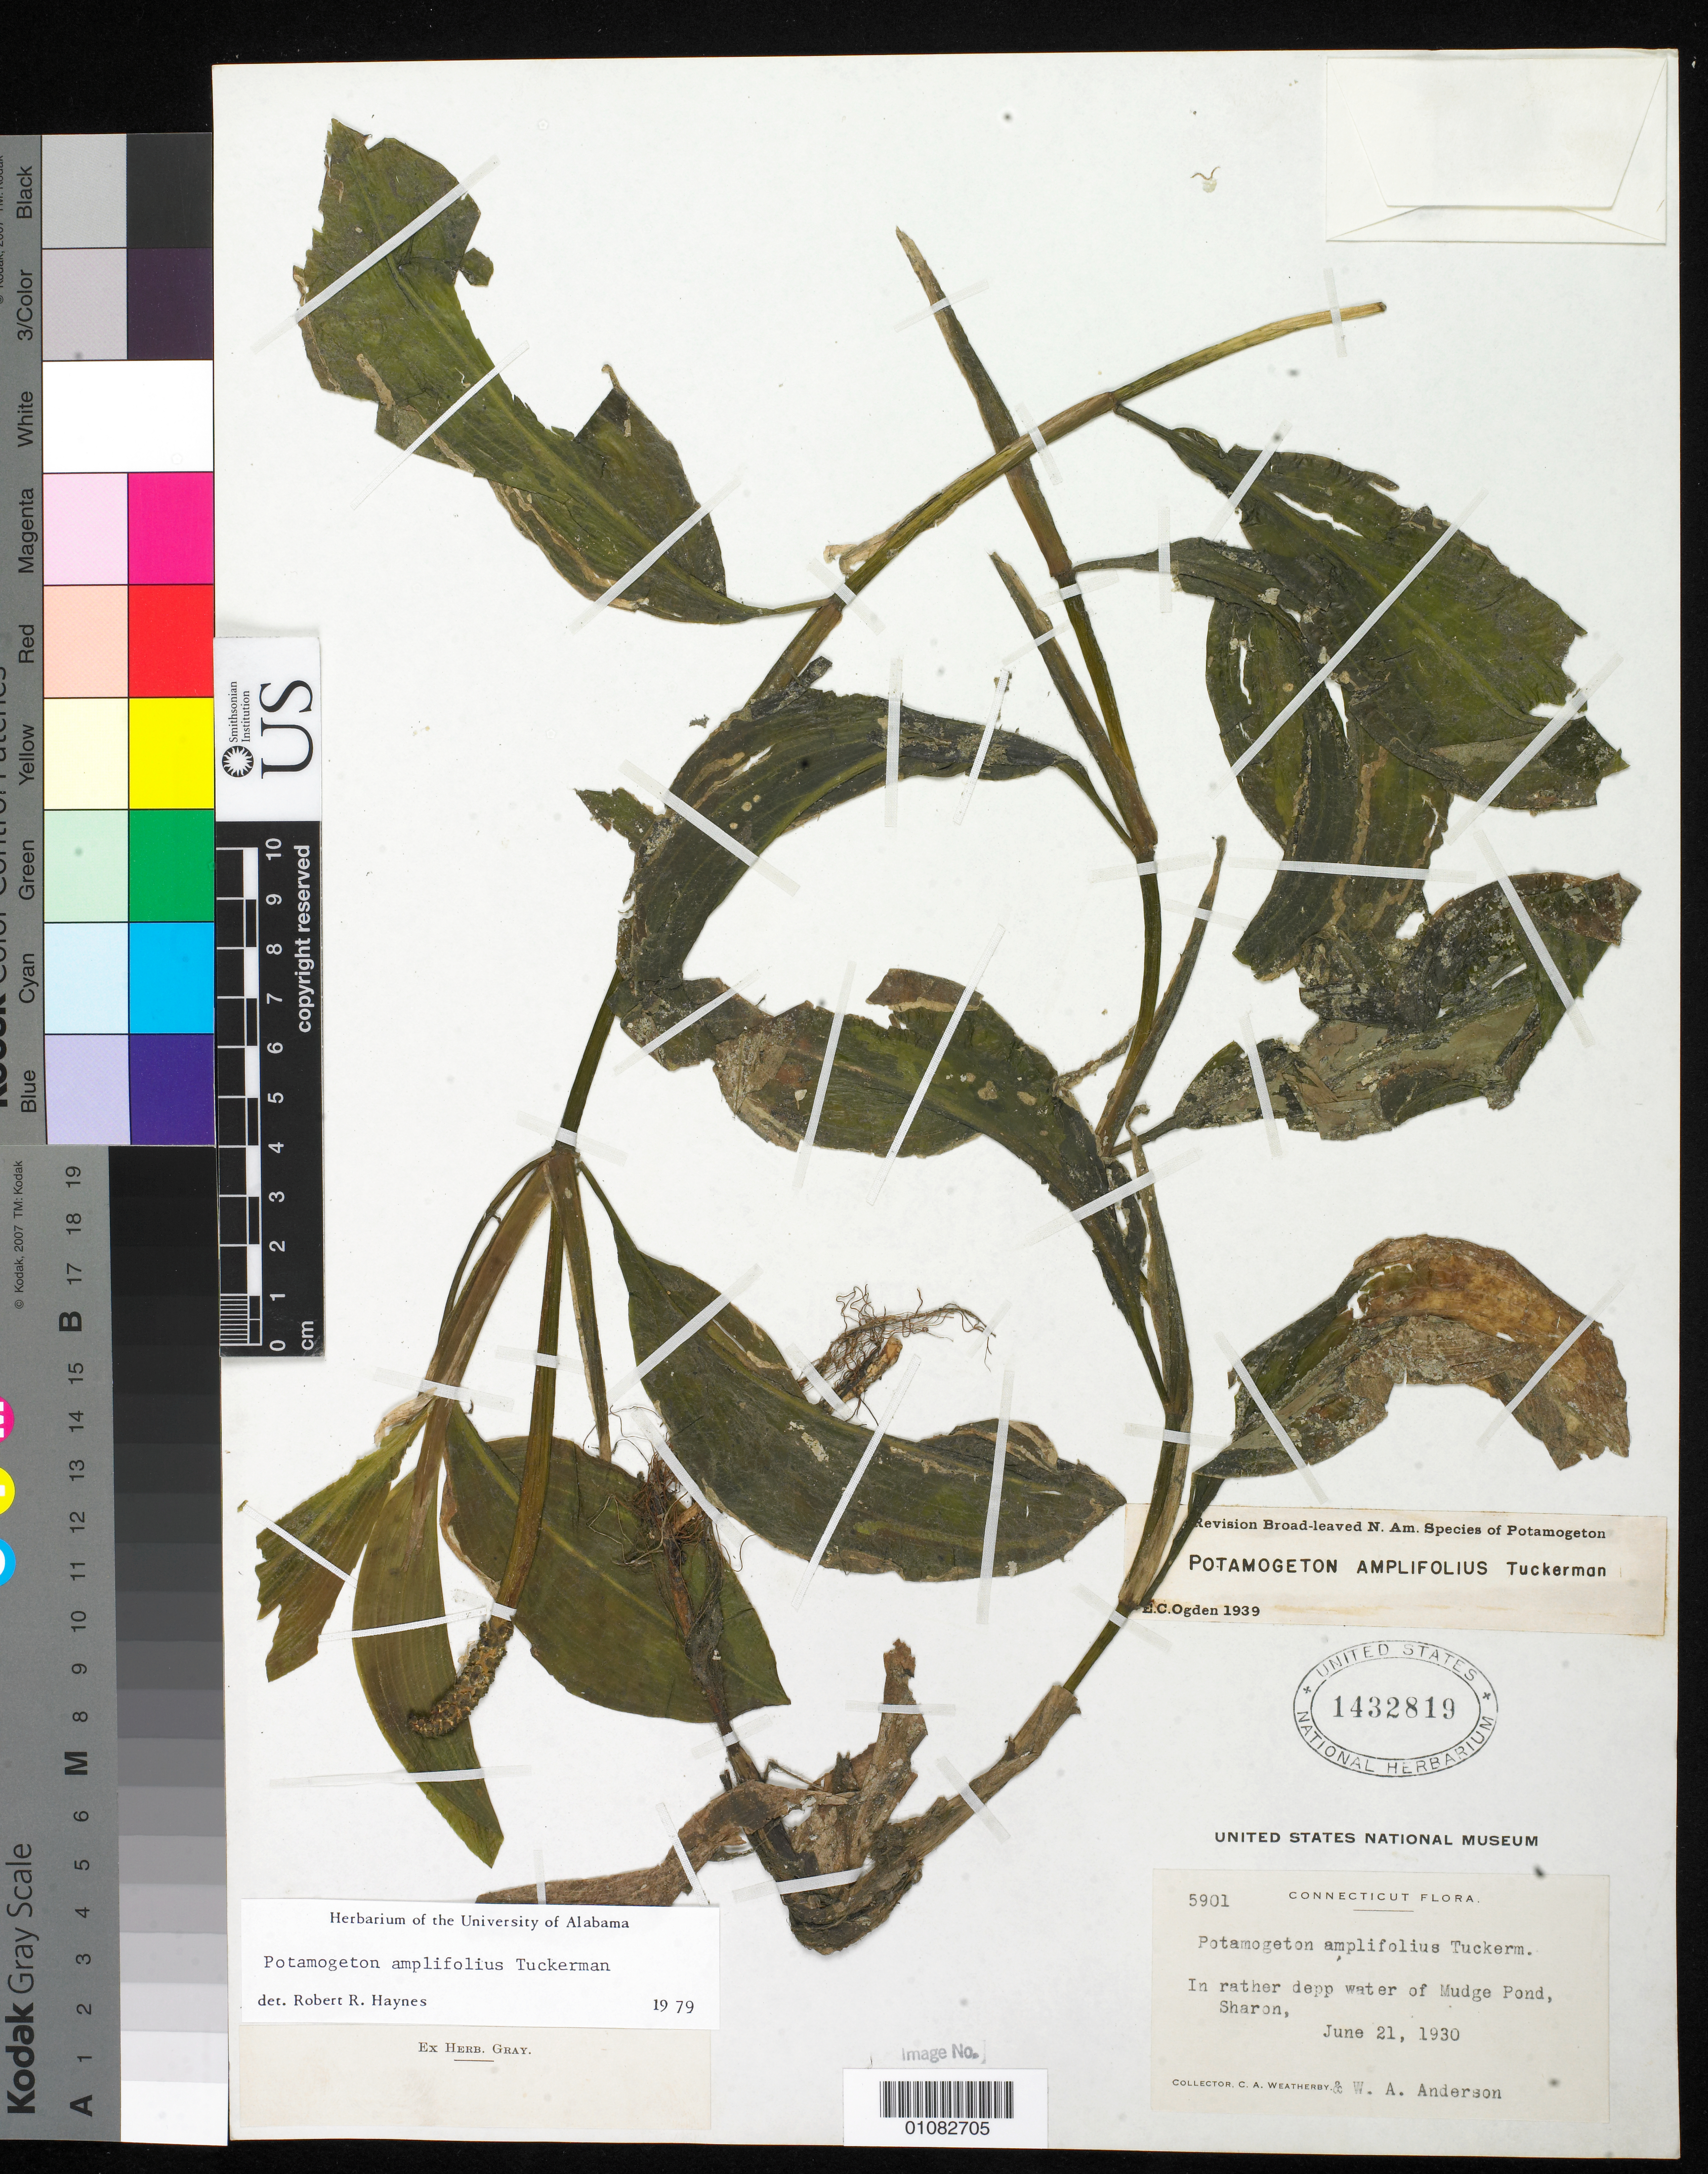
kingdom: Plantae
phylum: Tracheophyta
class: Liliopsida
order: Alismatales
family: Potamogetonaceae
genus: Potamogeton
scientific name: Potamogeton amplifolius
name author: Tuckerm.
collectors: C. A. Weatherby & W. A. Anderson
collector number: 5901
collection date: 1930-06-21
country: United States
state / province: Connecticut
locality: Sharon, Mudge Pond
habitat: In rather deep water of pond.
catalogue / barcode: US 1432819